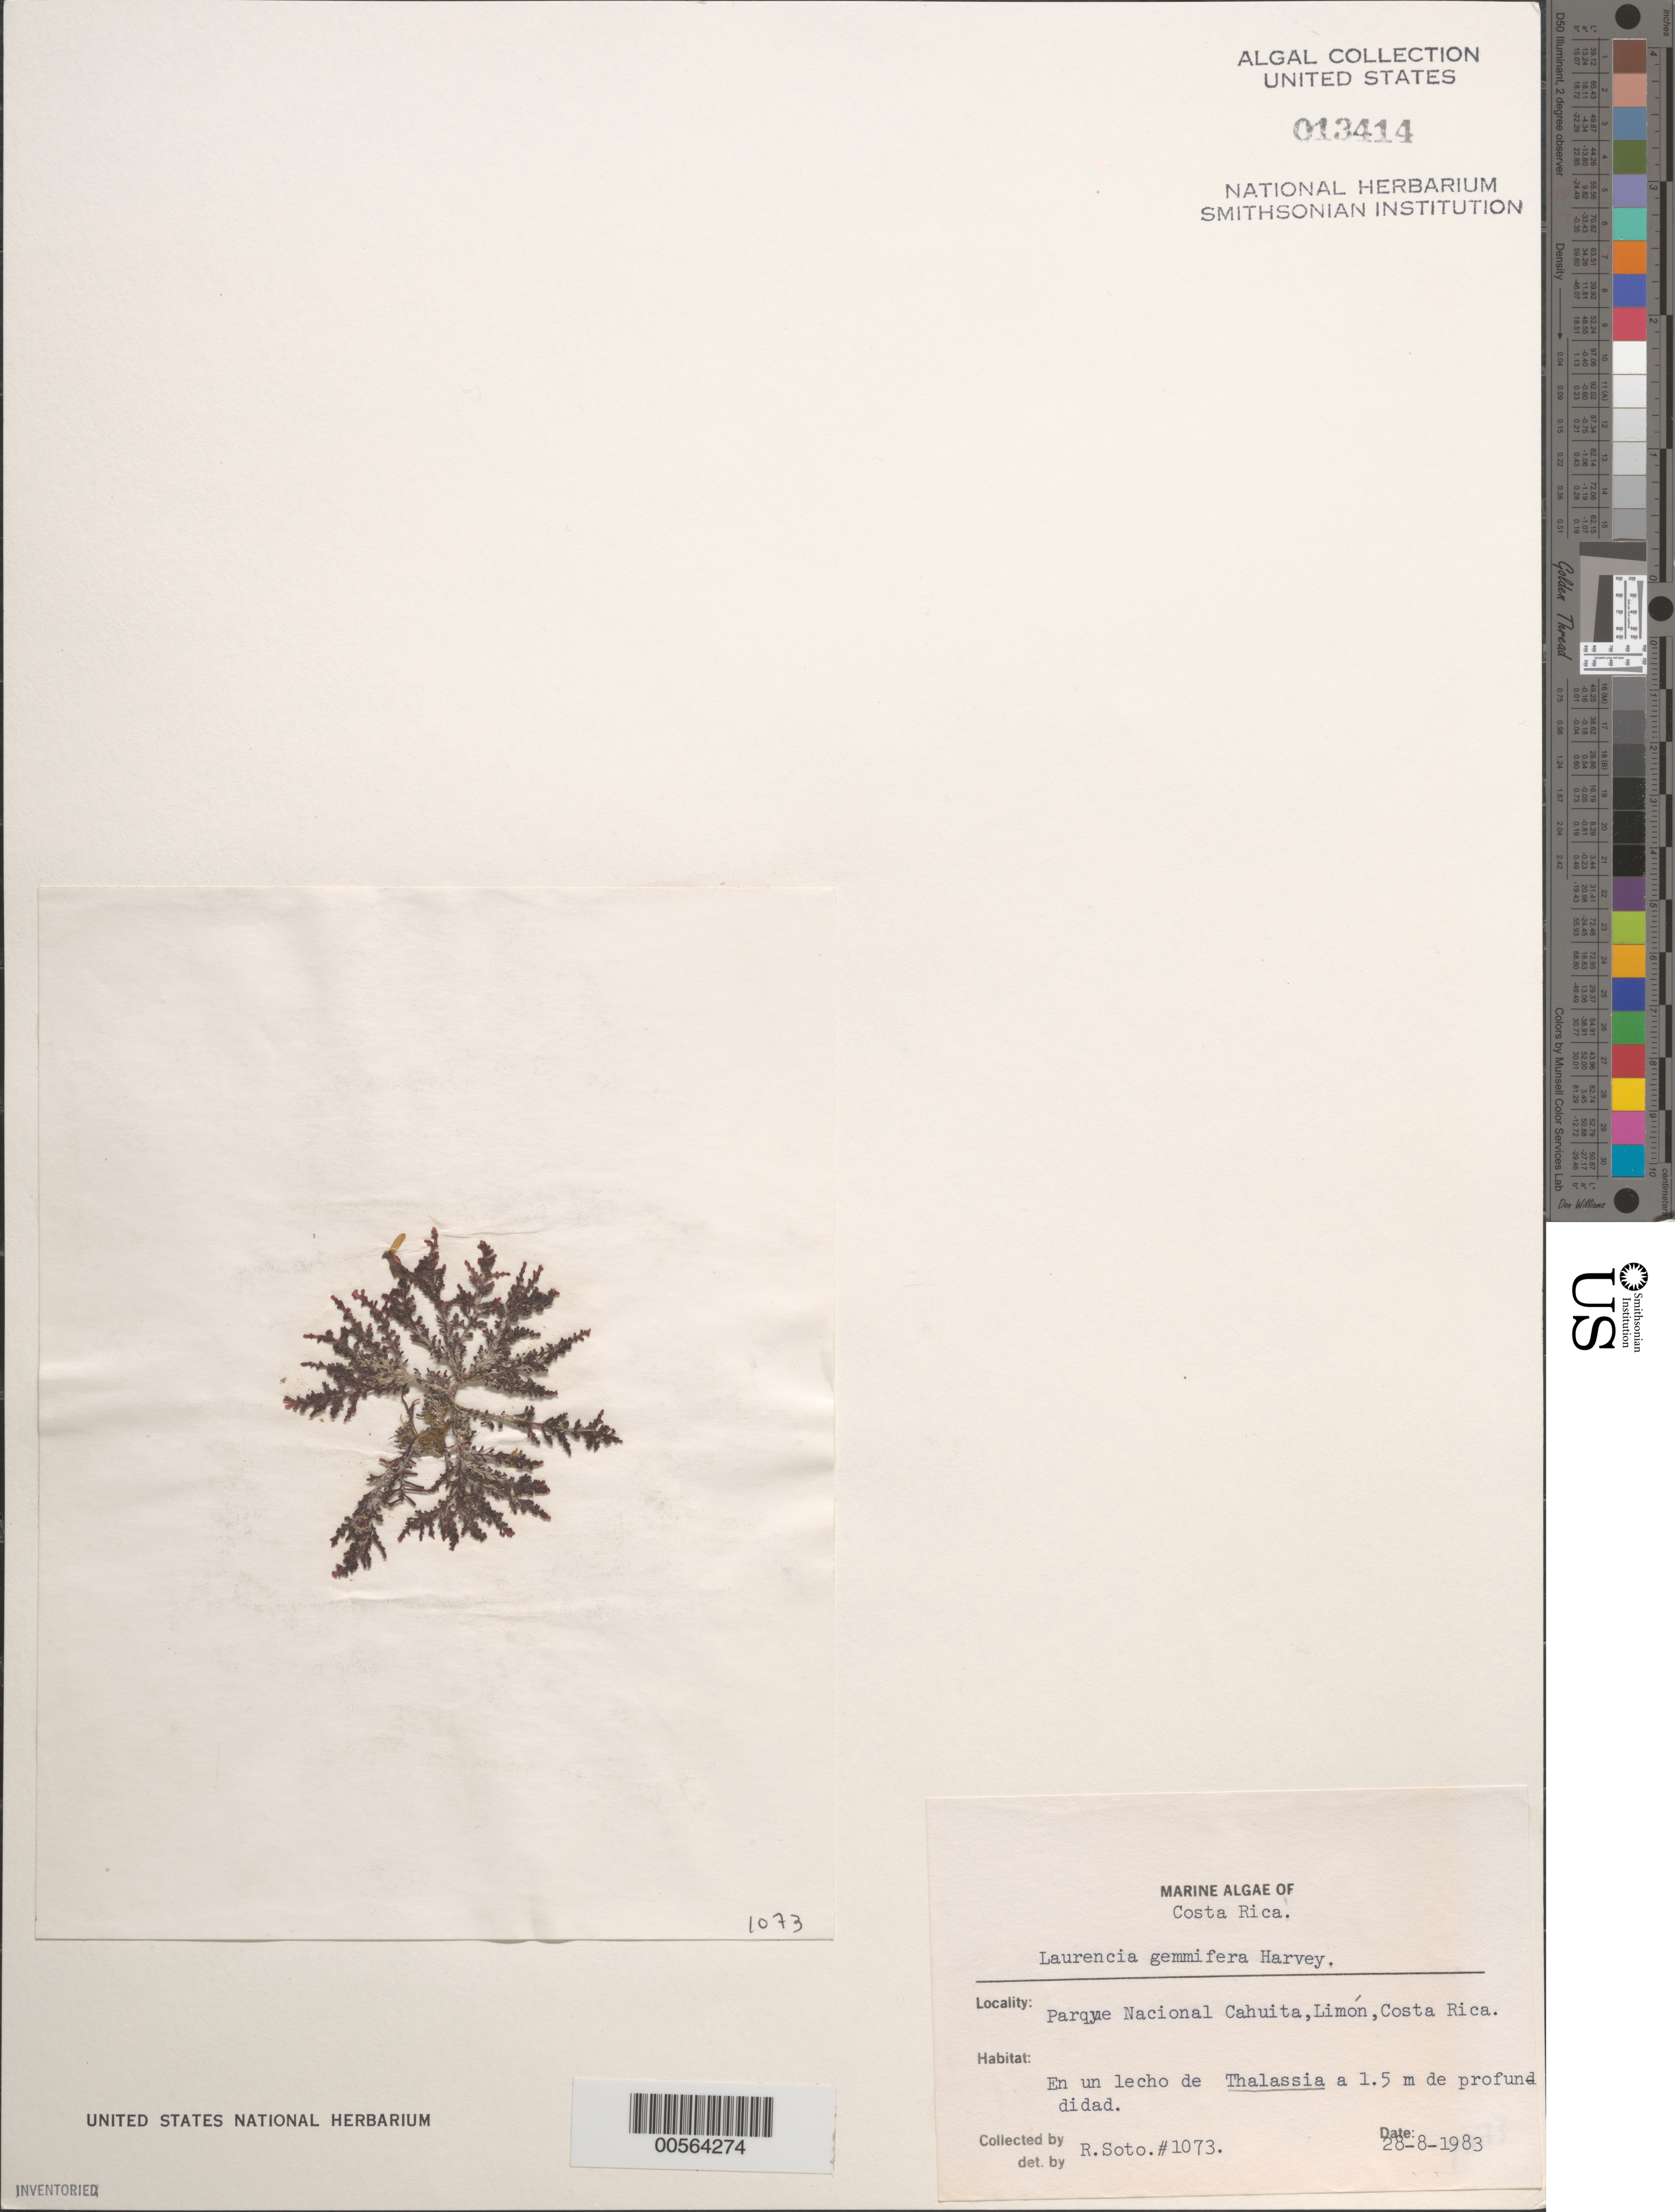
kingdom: Plantae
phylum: Rhodophyta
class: Florideophyceae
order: Ceramiales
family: Rhodomelaceae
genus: Yuzurua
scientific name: Yuzurua poiteaui var. gemmifera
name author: (Harvey) M.J. Wynne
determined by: Algae name updating Project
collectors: R. Soto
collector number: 1073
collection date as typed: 28 Aug 1983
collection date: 1983-08-28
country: Costa Rica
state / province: Limón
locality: Parque Nacional Cahuita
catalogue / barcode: US 13414